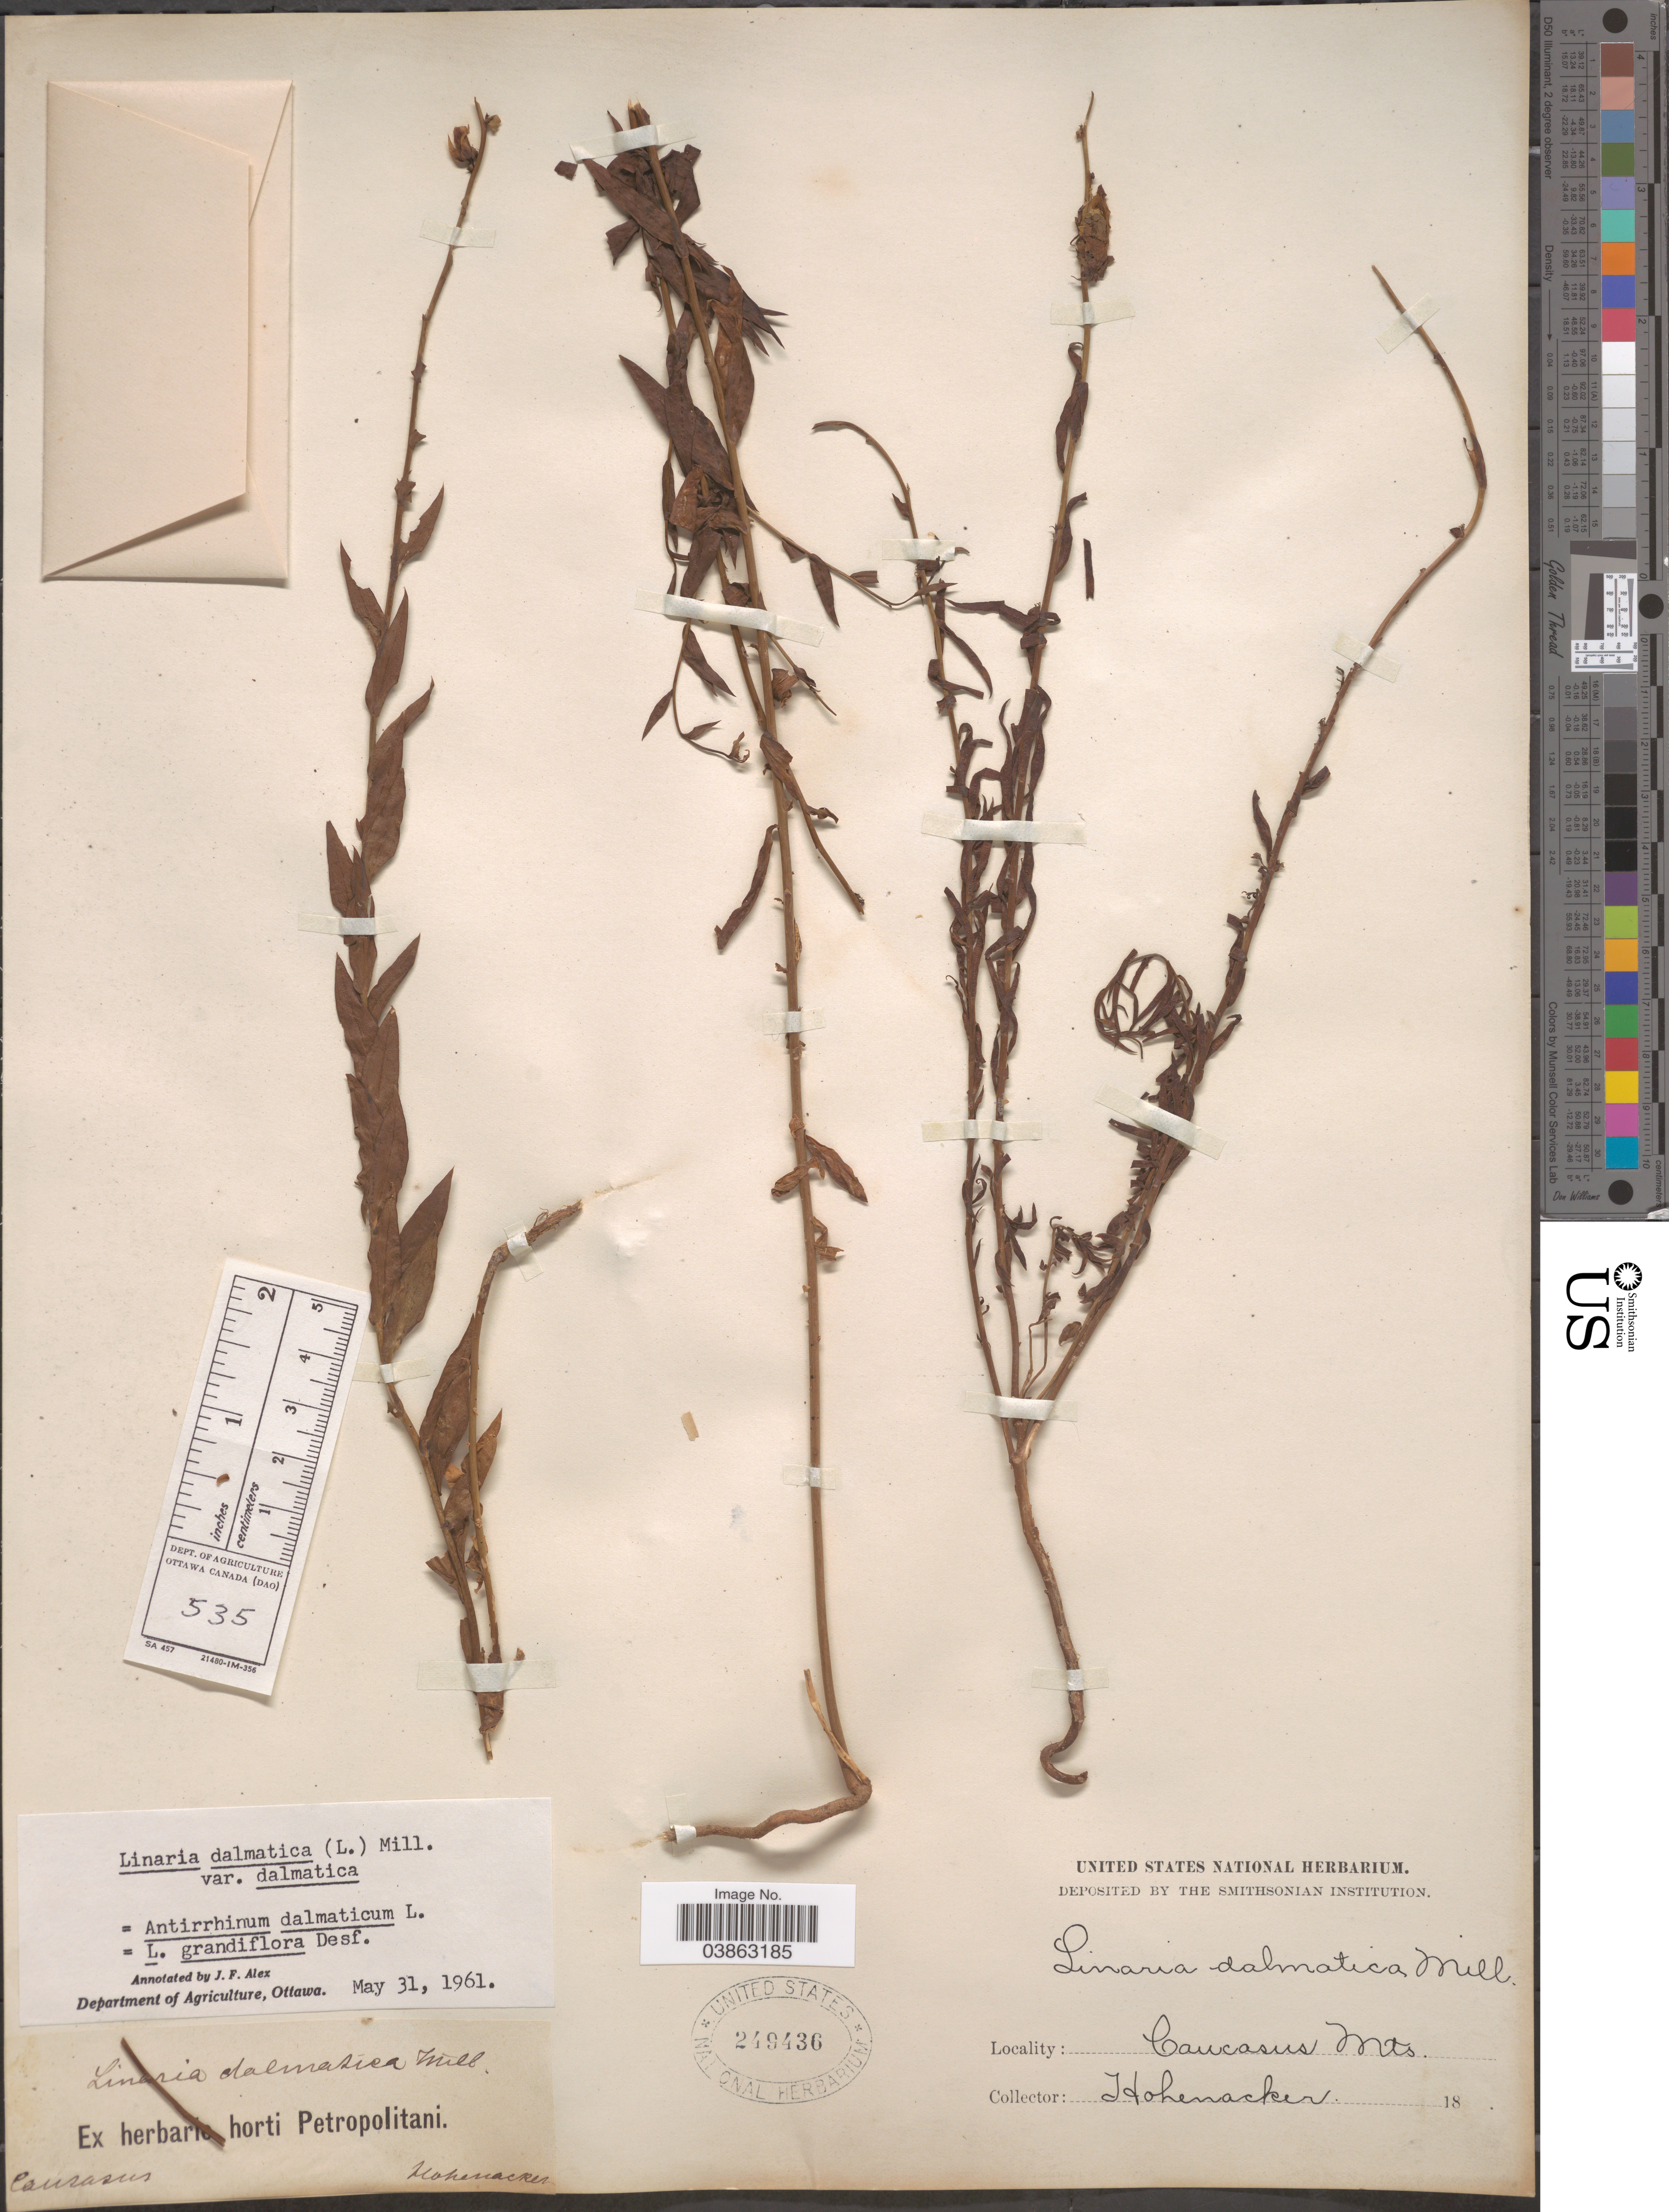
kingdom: Plantae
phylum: Tracheophyta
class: Magnoliopsida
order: Lamiales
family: Plantaginaceae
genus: Linaria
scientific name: Linaria dalmatica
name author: (L.) Mill.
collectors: Hohenacker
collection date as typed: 18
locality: Caucasus Mts.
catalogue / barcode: US 249436